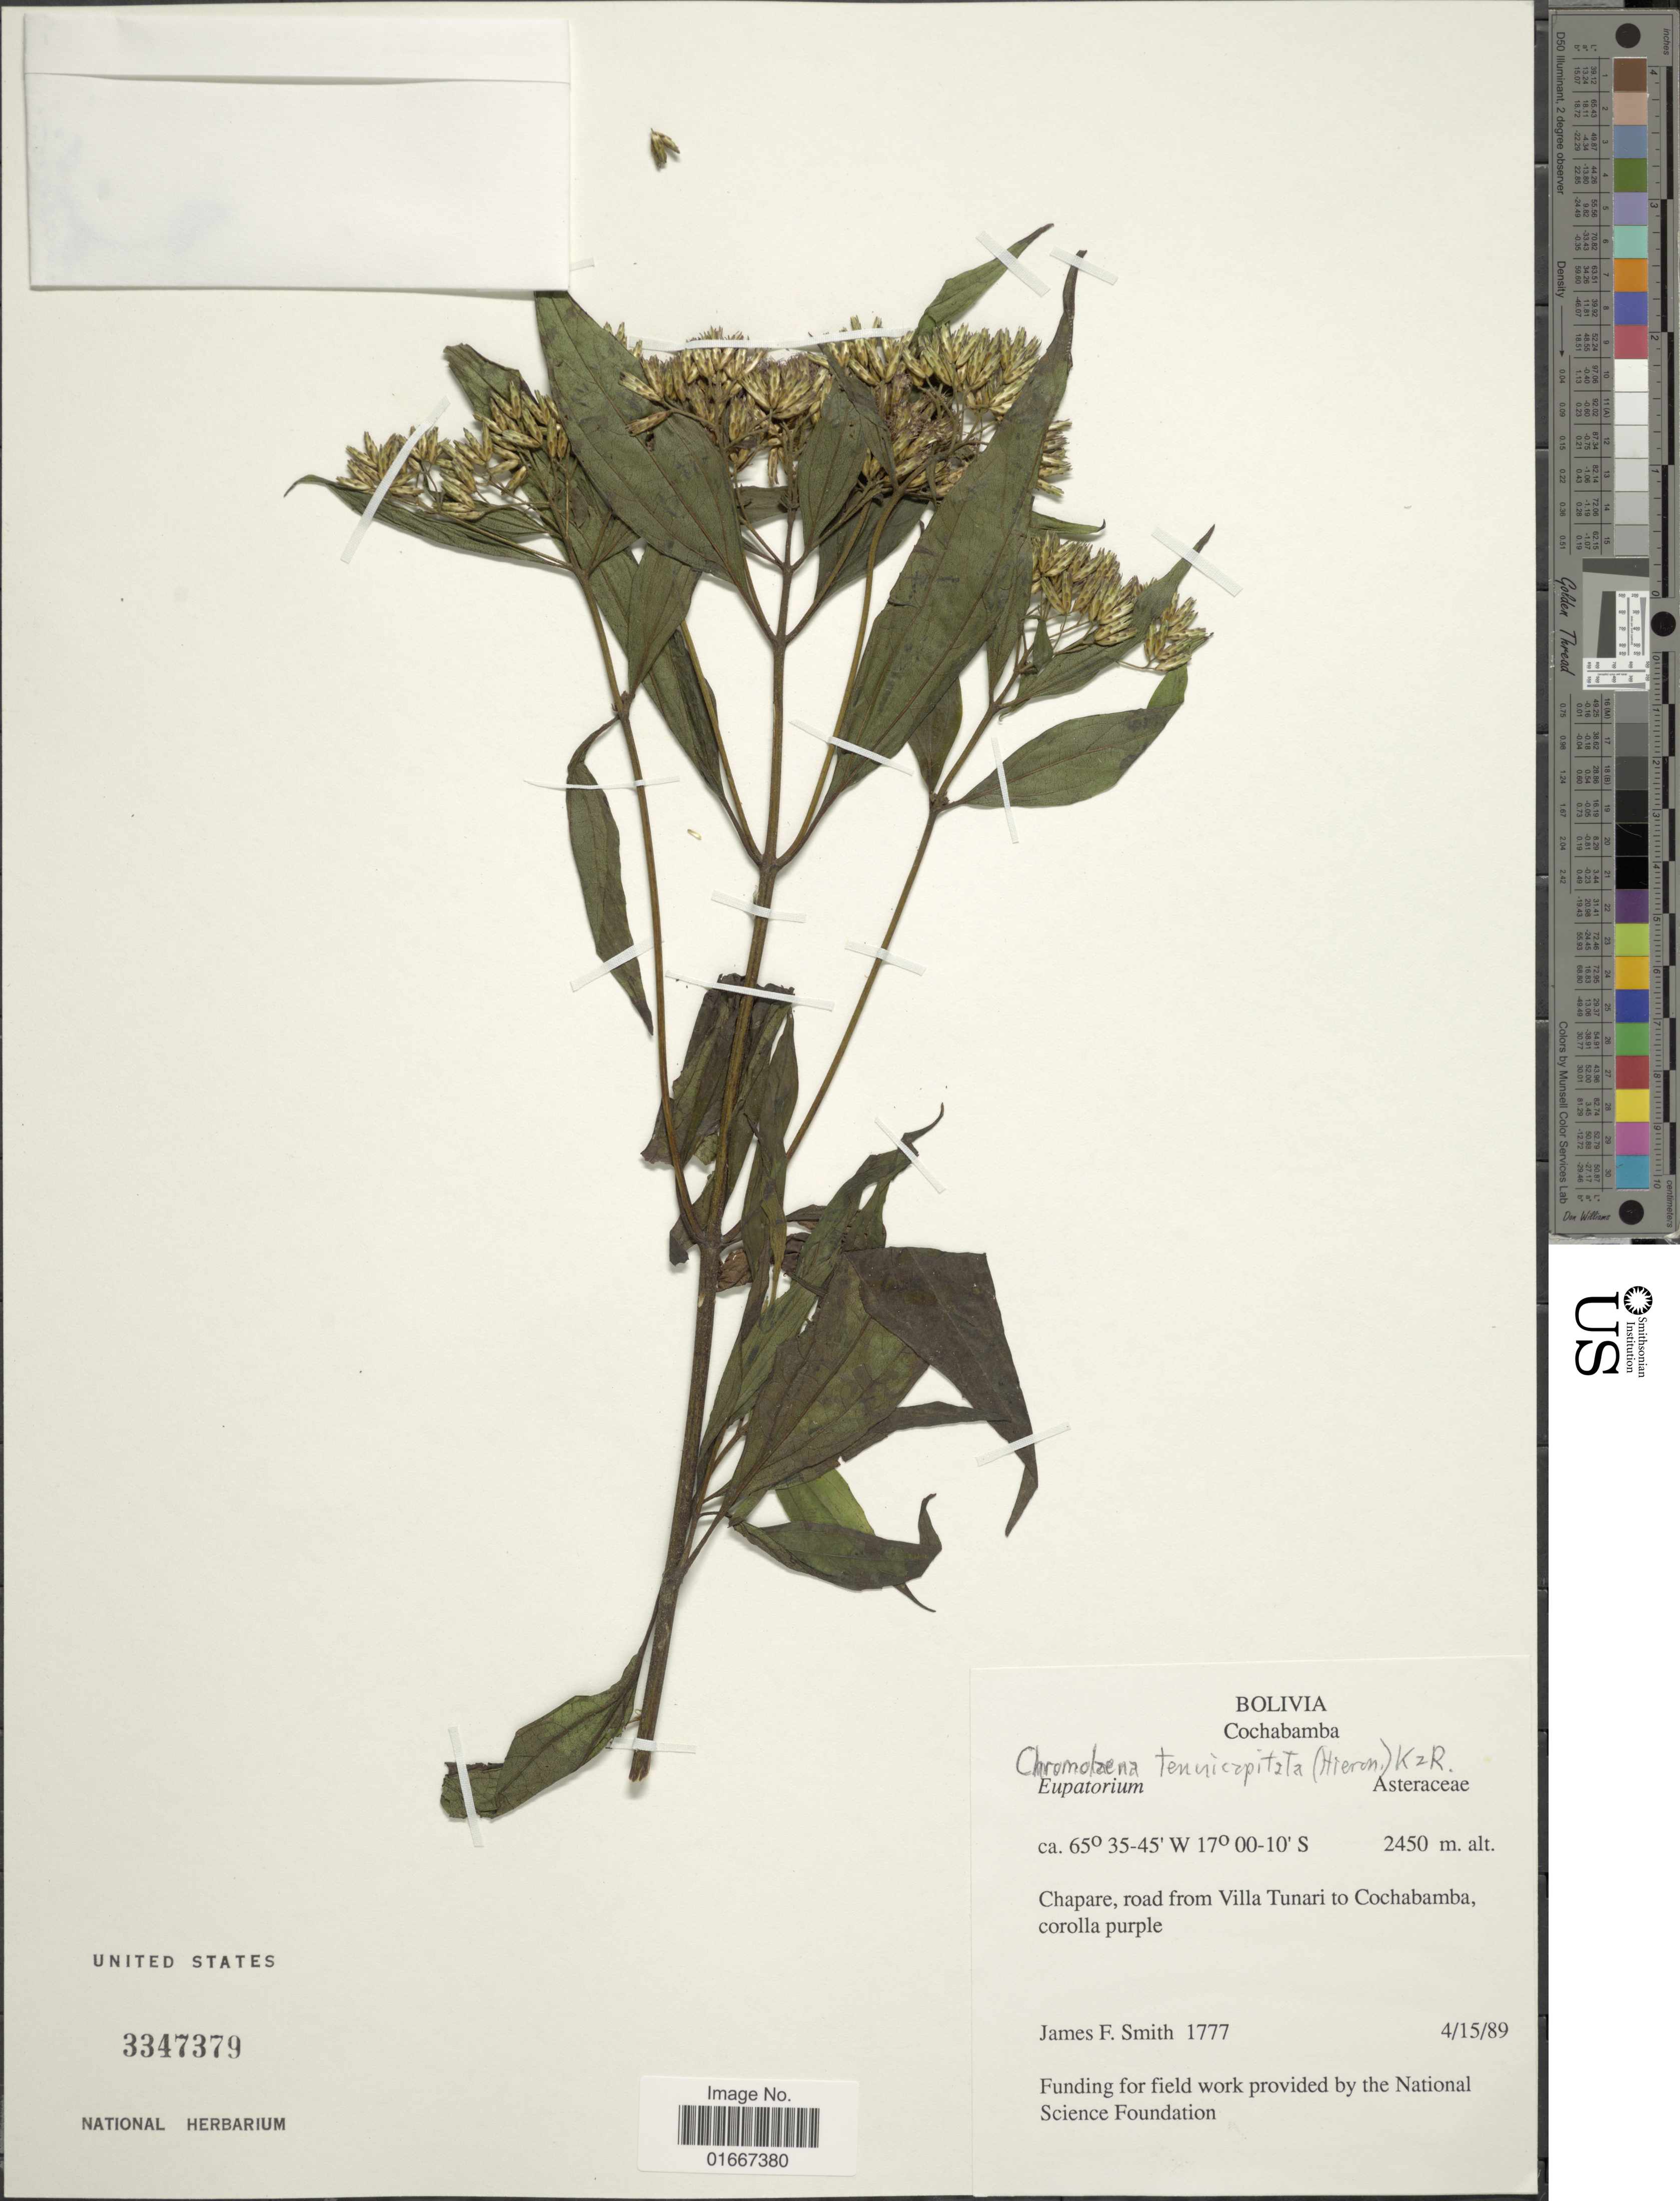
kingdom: Plantae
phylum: Tracheophyta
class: Magnoliopsida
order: Asterales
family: Asteraceae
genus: Chromolaena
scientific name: Chromolaena tenuicapitulata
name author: (Hieron.) R.M. King & H. Rob.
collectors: J. F. Smith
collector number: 1777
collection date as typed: Transcribed d/m/y: 15/4/89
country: Bolivia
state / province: Cochabamba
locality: Chapare, road from Villa Tunari to Cochabamba, corolla purple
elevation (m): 2450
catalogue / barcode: US 3347379